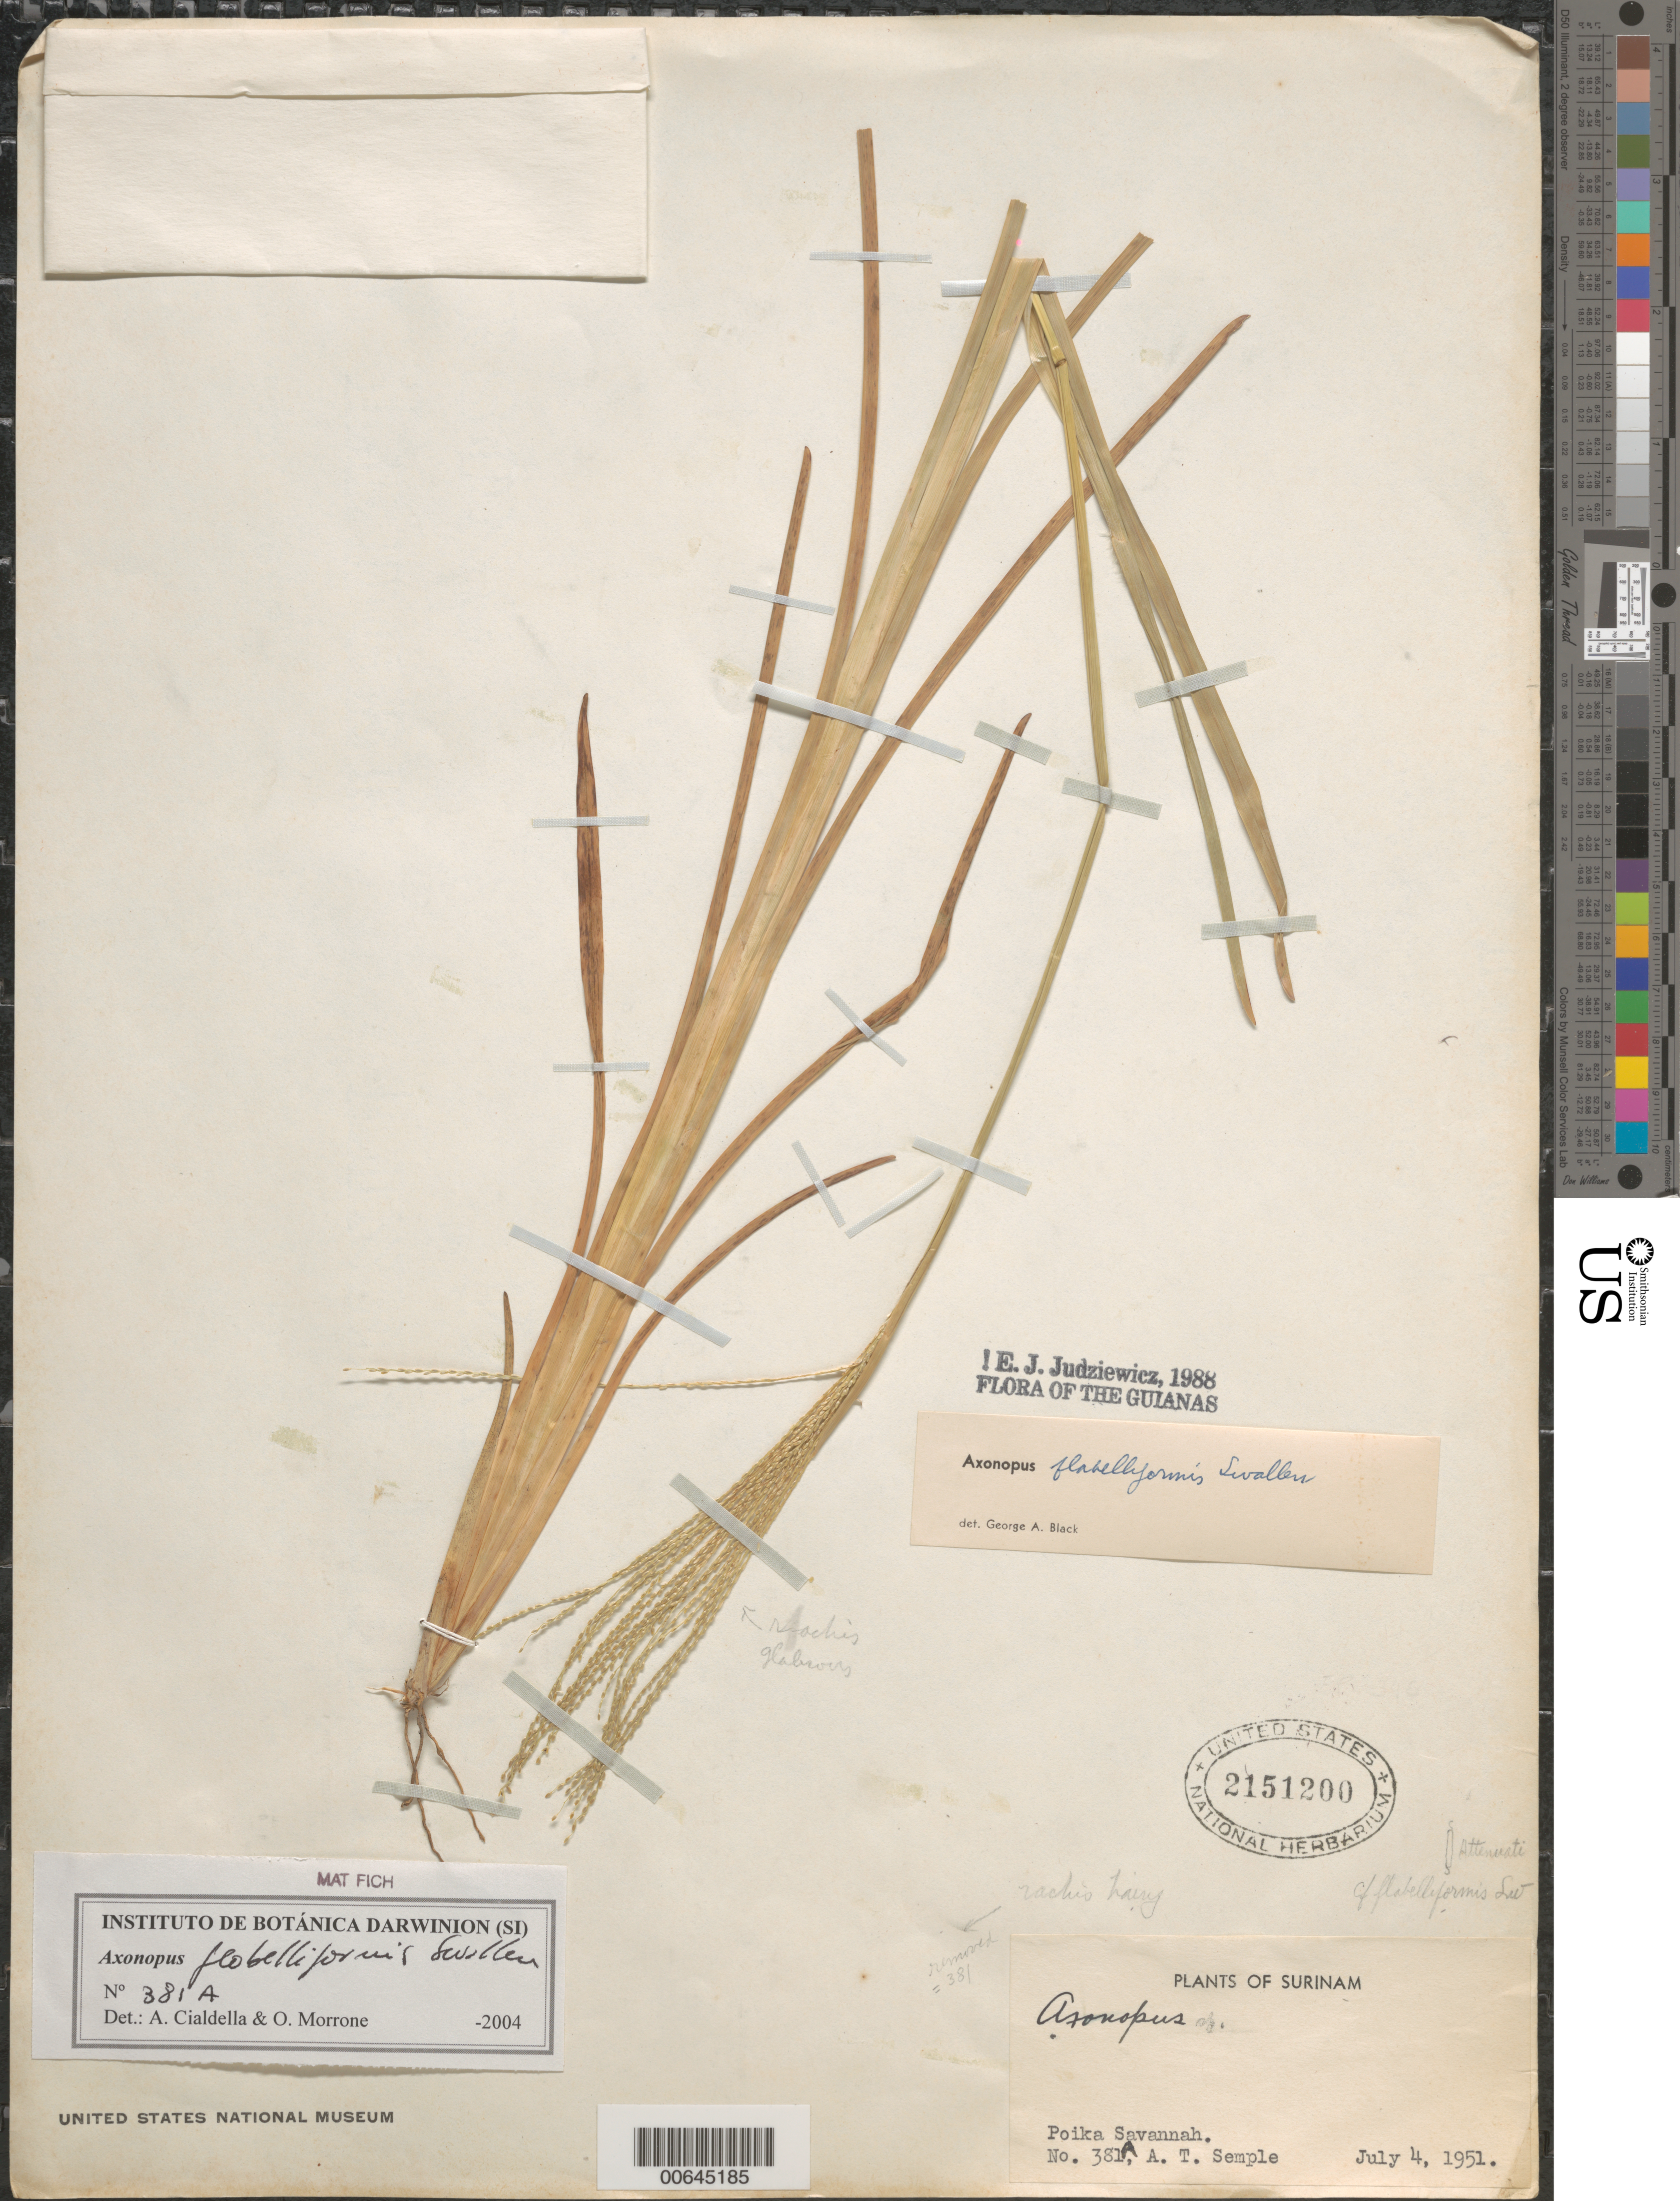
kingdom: Plantae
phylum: Tracheophyta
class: Liliopsida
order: Poales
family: Poaceae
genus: Axonopus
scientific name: Axonopus flabelliformis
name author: Swallen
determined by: Judziewicz, E. J.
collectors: A. Semple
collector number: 381 a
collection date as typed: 4-Jul-51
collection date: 1951-07-04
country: Suriname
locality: Poika Savanna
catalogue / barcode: US 2151200